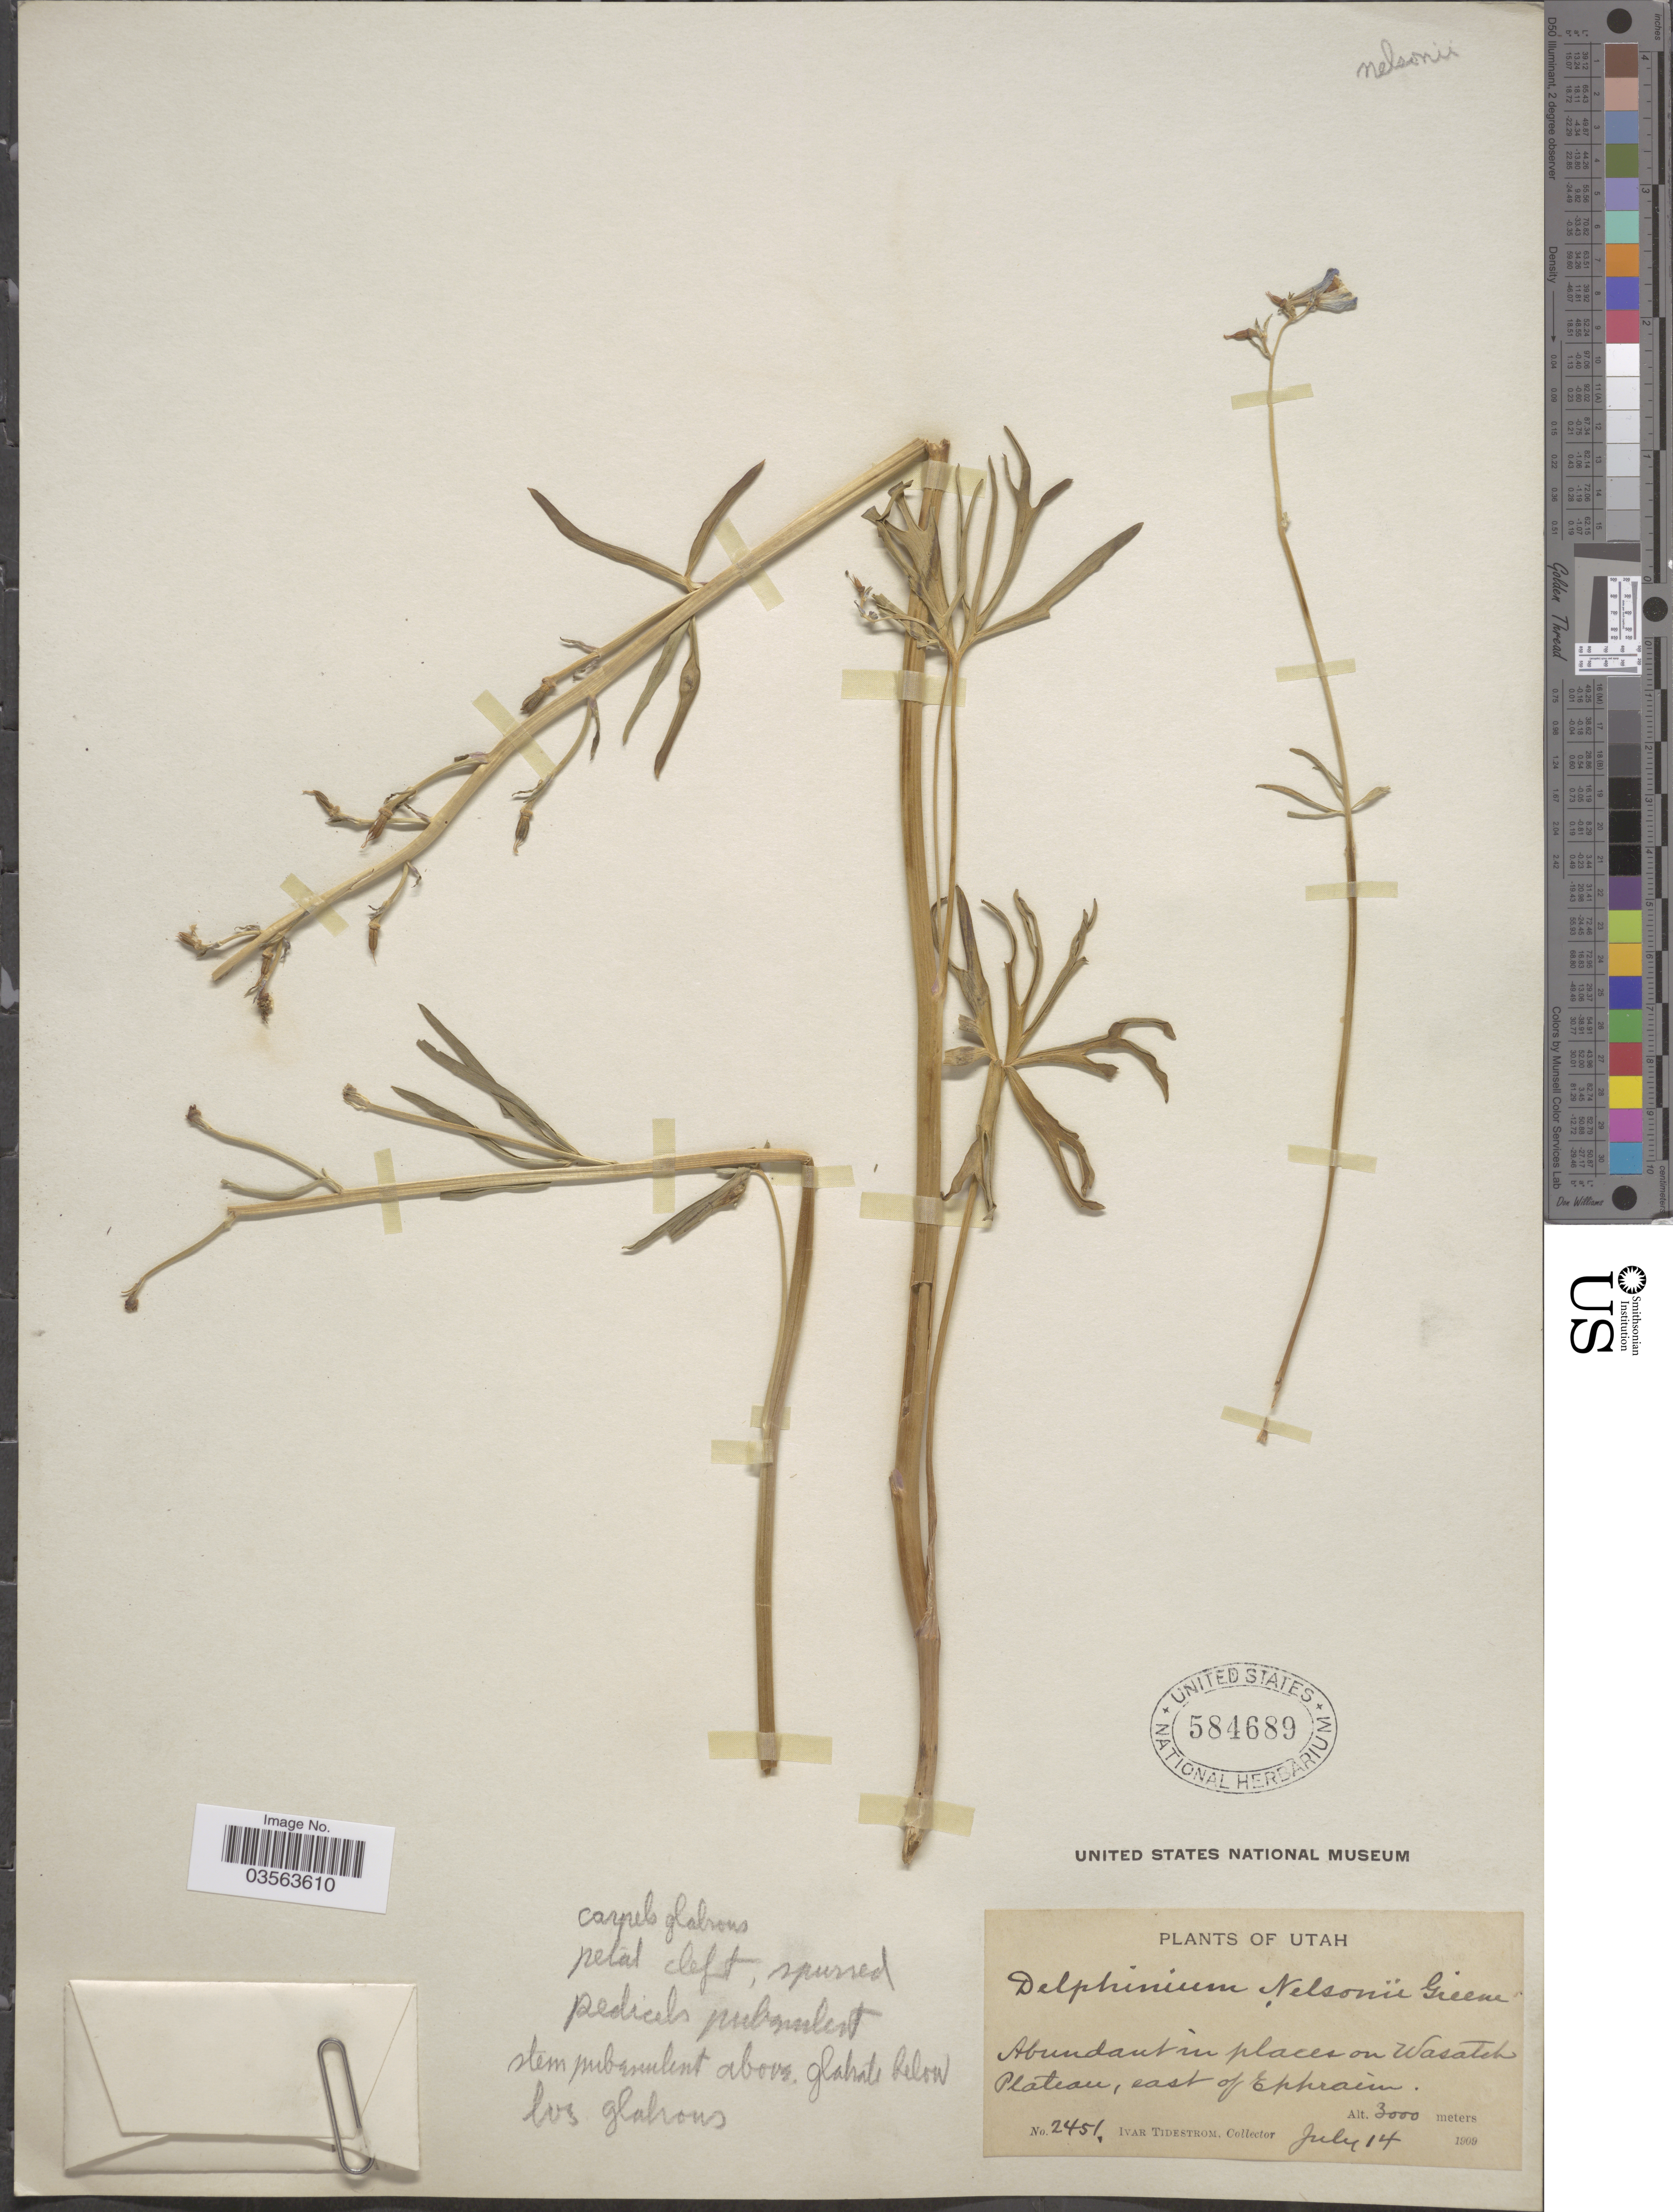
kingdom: Plantae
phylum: Tracheophyta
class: Magnoliopsida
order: Ranunculales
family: Ranunculaceae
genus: Delphinium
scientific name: Delphinium nelsonii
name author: Greene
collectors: I. F. Tidestrom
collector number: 2451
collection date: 1909-07-14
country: United States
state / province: Utah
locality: Abundant in places on Wasatch Plateau, east of Ephraim.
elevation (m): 3000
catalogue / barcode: US 584689